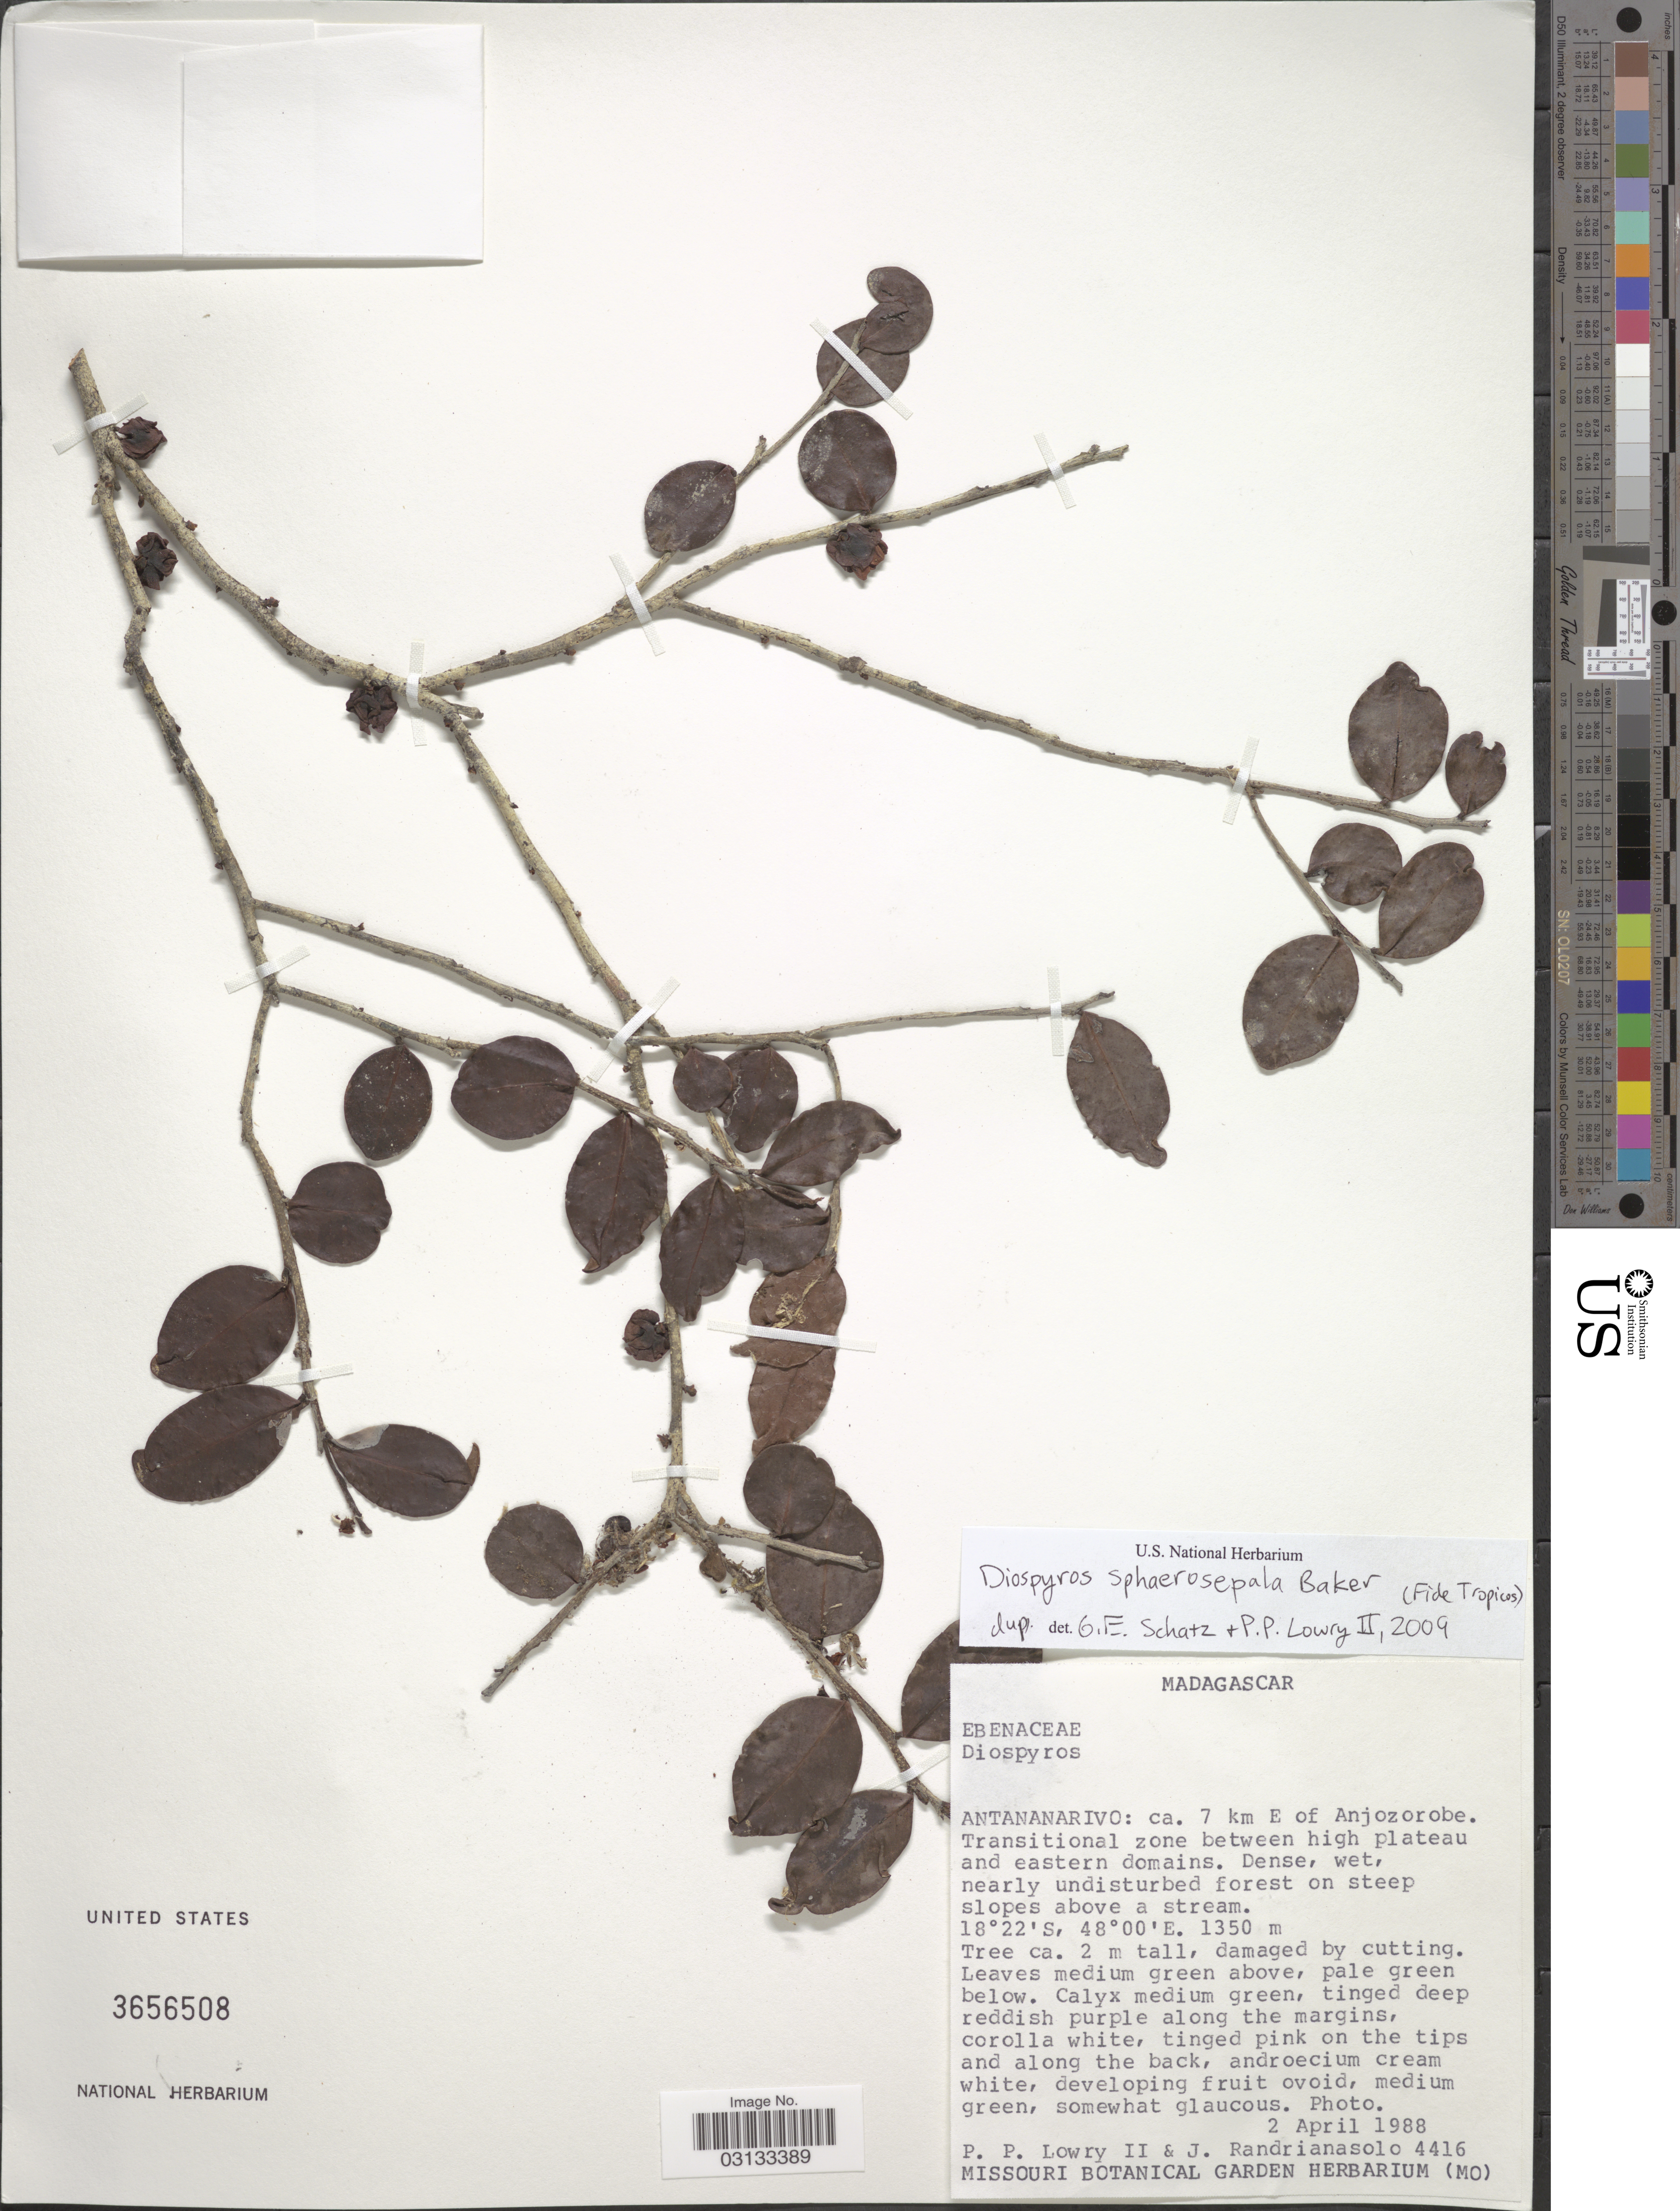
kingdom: Plantae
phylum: Tracheophyta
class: Magnoliopsida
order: Ericales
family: Ebenaceae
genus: Diospyros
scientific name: Diospyros sphaerosepala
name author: Baker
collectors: P. P. Lowry & J. Randrianasolo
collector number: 4416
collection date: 1988-04-02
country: Madagascar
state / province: Analamanga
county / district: Anjozorobe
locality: Ca. 7 km E of Anjozorobe. Transitional zone between high plateau and eastern domains.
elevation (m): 1350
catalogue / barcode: US 3656508